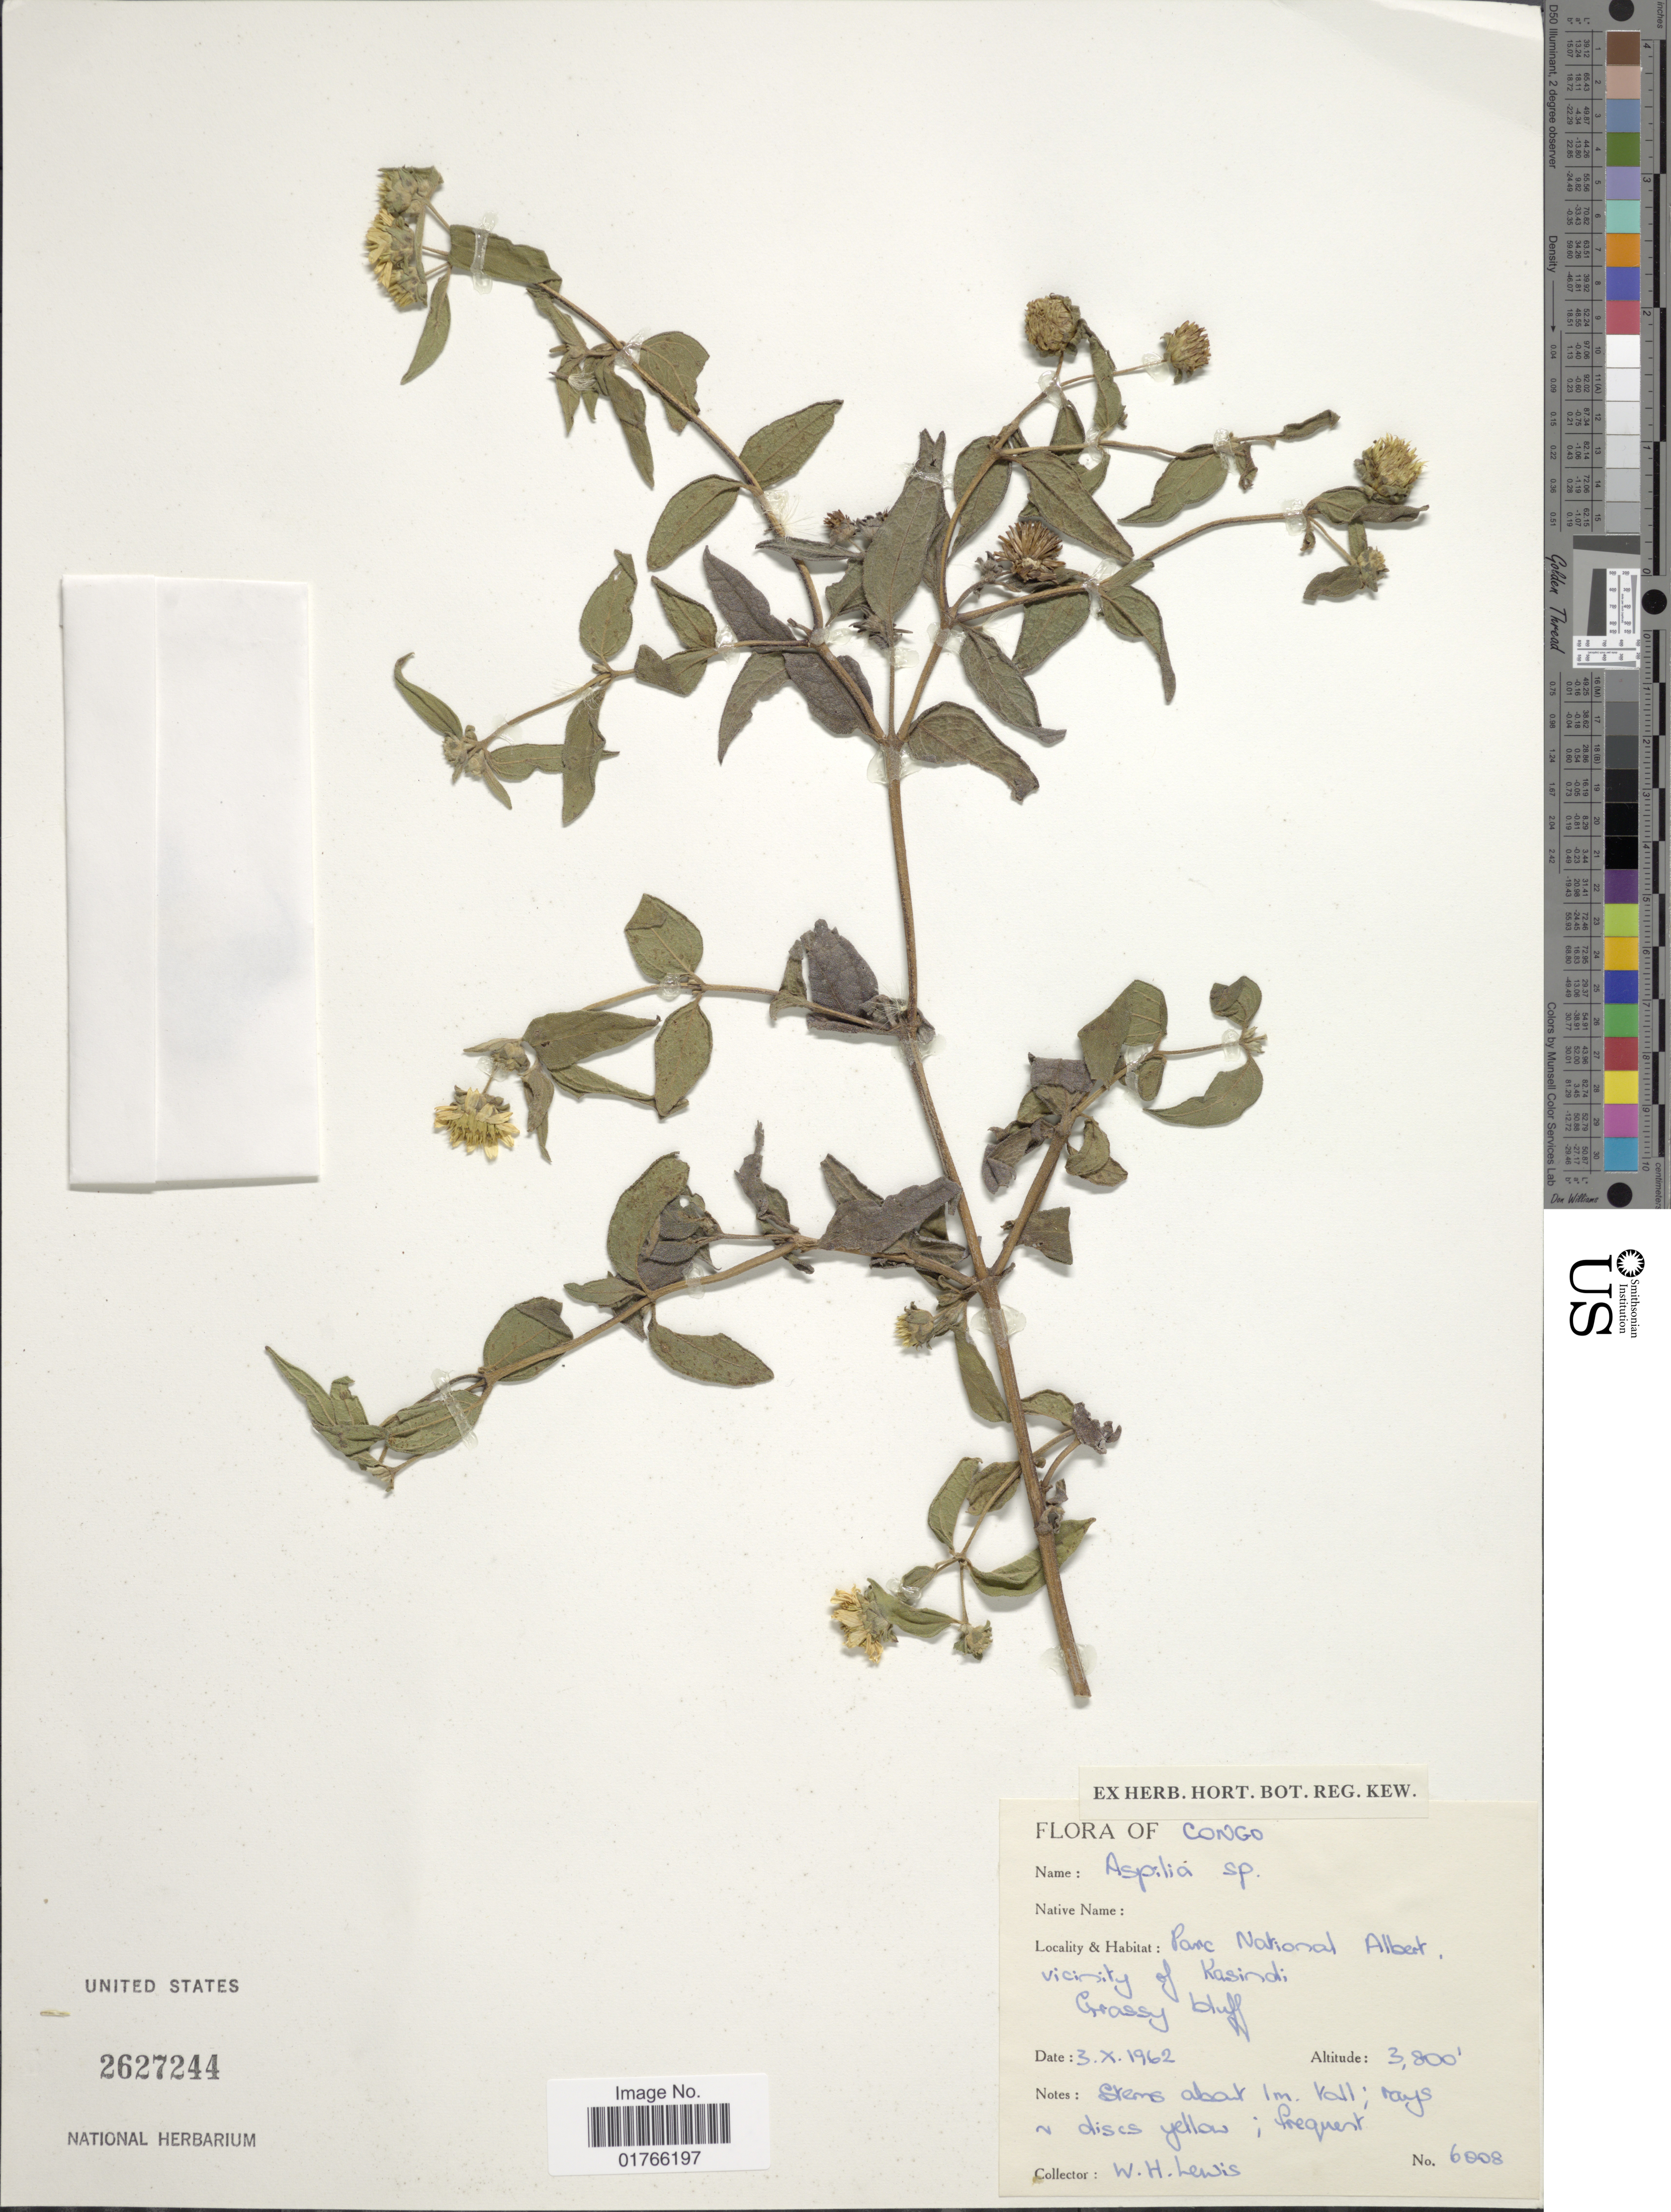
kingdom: Plantae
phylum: Tracheophyta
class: Magnoliopsida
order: Asterales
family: Asteraceae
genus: Aspilia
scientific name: Aspilia sp.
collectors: W. H. Lewis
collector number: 6808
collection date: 1962-10-03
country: Congo, Republic of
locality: Congo, Parc National Albert, vicinity of Kasindi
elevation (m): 1158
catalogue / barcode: US 2627244